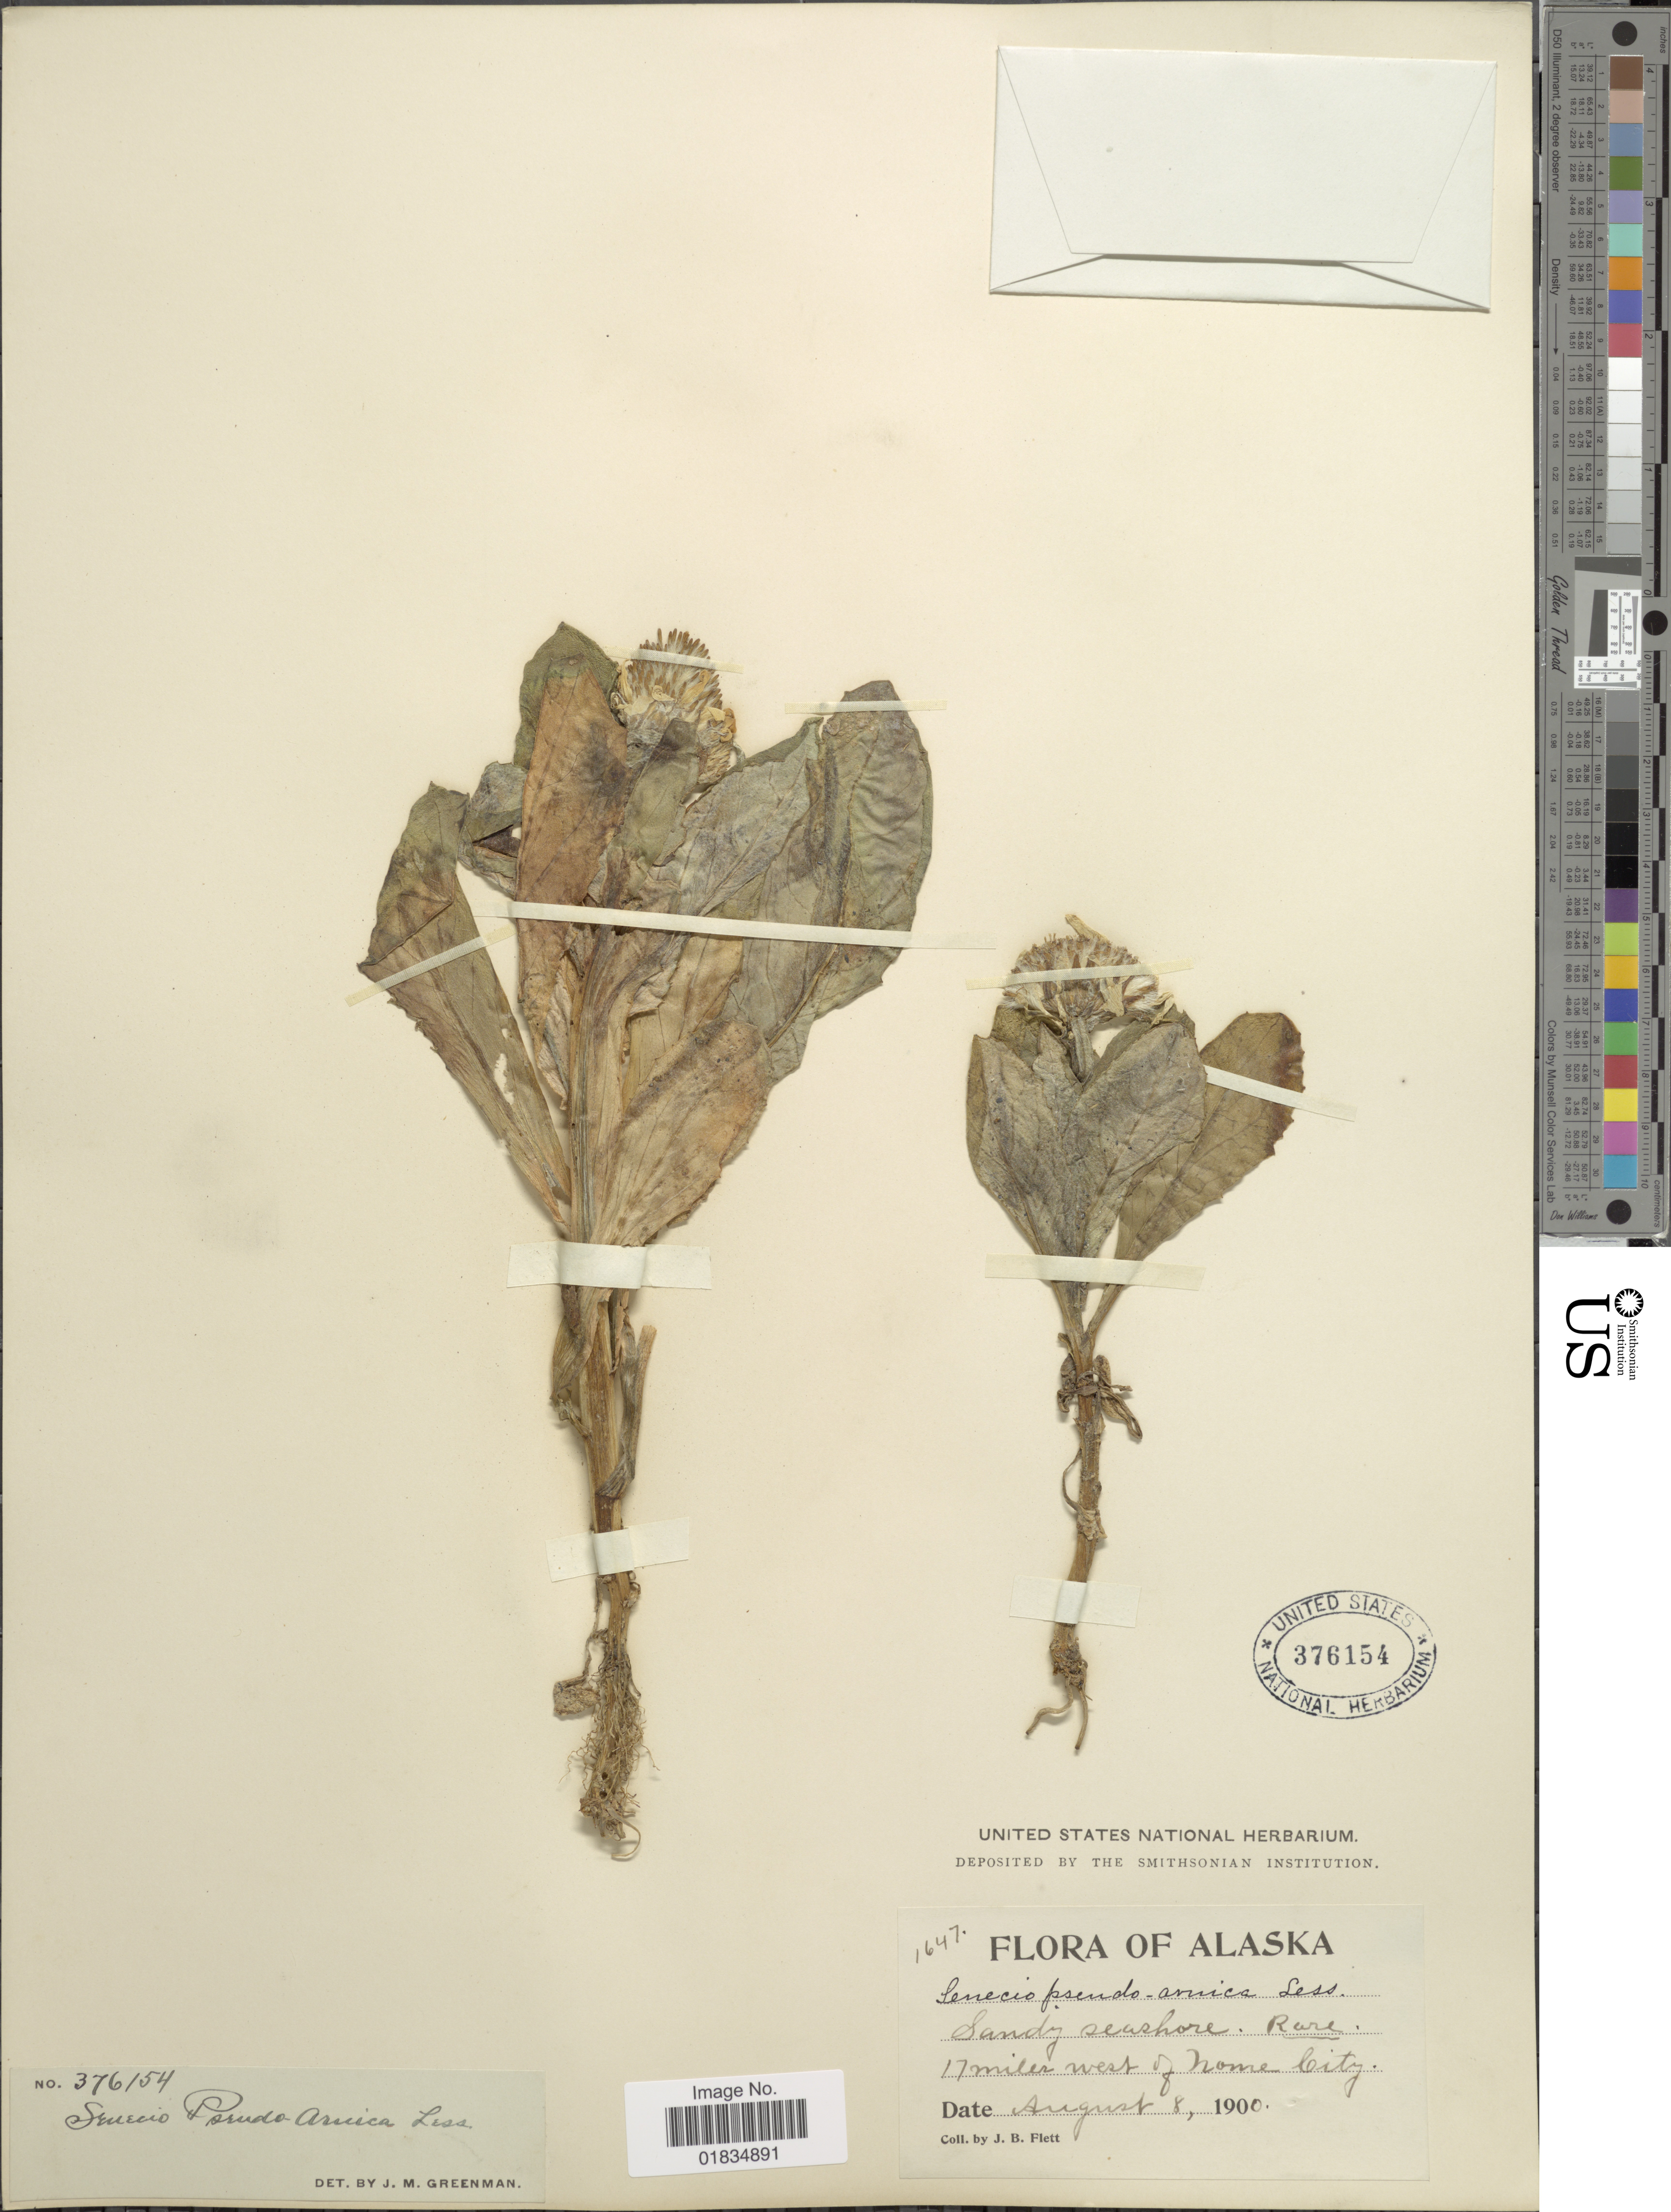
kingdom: Plantae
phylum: Tracheophyta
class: Magnoliopsida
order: Asterales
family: Asteraceae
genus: Senecio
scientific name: Senecio pseudoarnica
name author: Less.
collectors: J. Flett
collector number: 1647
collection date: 1900-08-08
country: United States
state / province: Alaska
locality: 17 miles west of Nome City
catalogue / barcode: US 376154